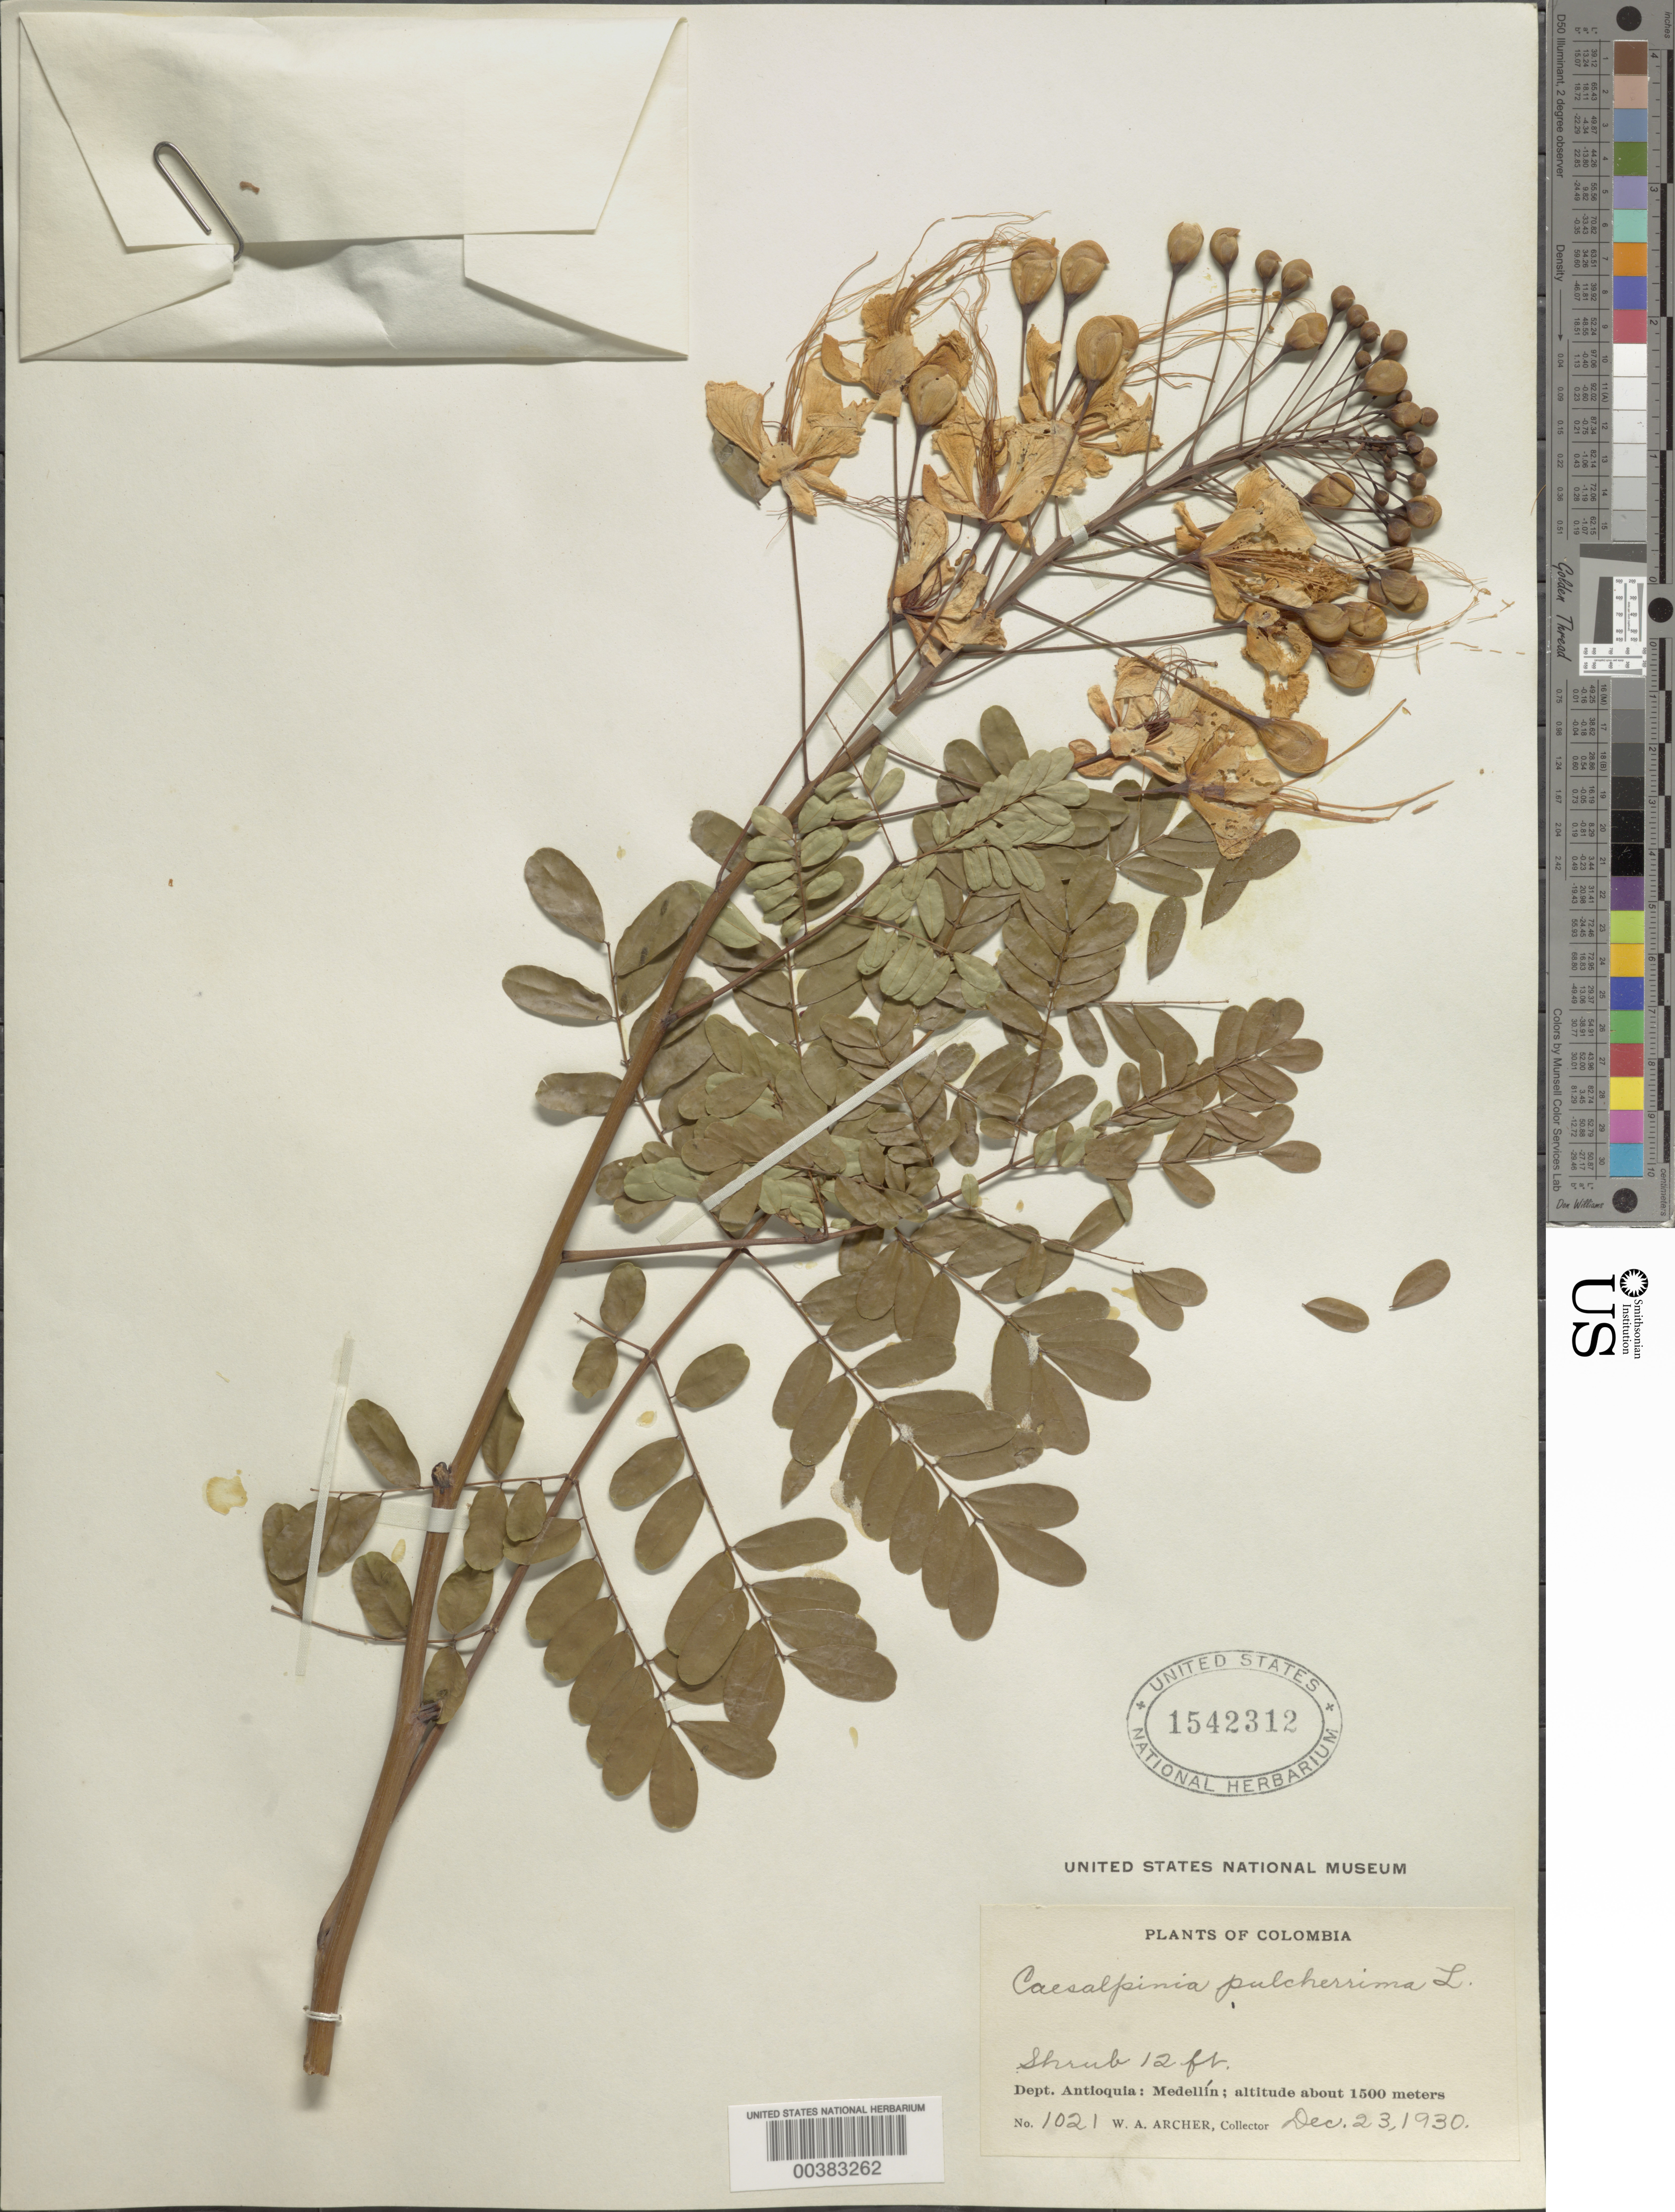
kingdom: Plantae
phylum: Tracheophyta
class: Magnoliopsida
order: Fabales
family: Fabaceae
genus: Caesalpinia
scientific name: Caesalpinia pulcherrima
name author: (L.) Sw.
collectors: W. A. Archer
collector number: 1021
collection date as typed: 23 Dec 1930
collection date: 1930-12-23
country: Colombia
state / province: Antioquia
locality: Medellin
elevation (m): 1500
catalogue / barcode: US 1542312